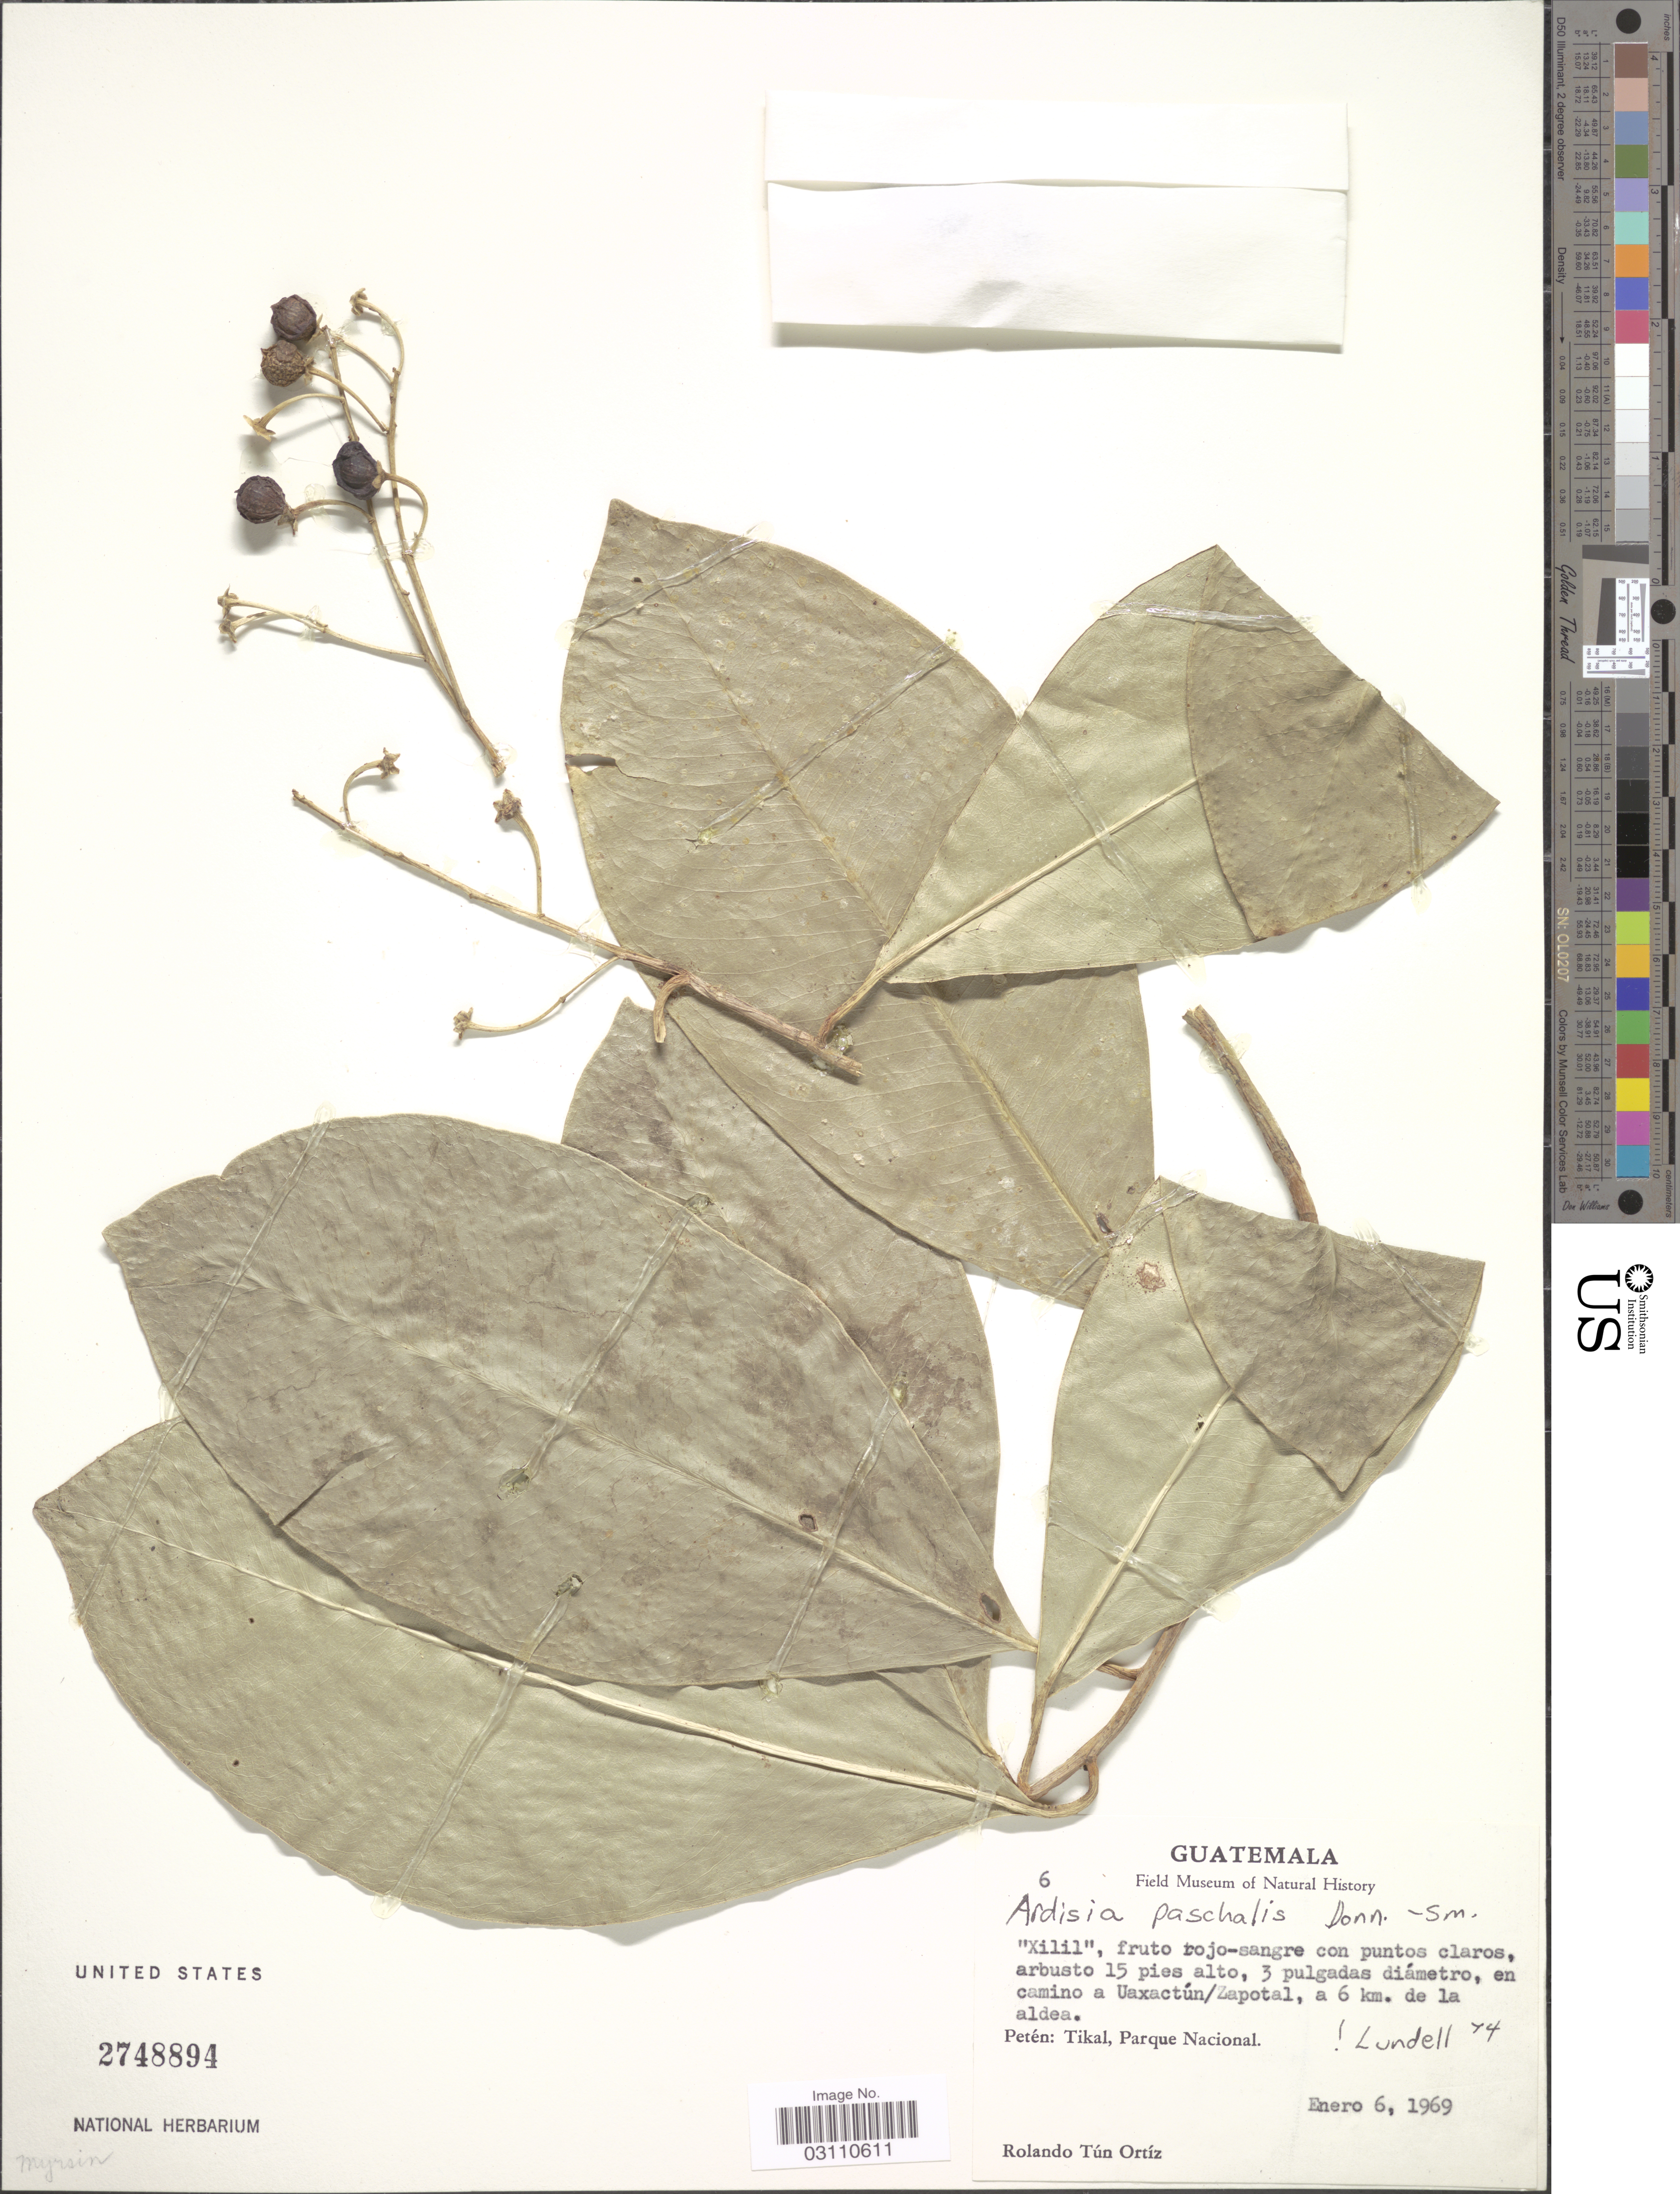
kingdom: Plantae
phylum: Tracheophyta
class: Magnoliopsida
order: Ericales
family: Primulaceae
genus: Ardisia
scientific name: Ardisia paschalis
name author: Donn. Sm.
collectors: R. T. Ortíz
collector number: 6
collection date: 1969-01-06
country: Guatemala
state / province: El Petén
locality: En camino a Uaxactún/Zapotal, a 6 km. de la aldea. Petén: Tikal, Parque Nacional.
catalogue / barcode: US 2748894